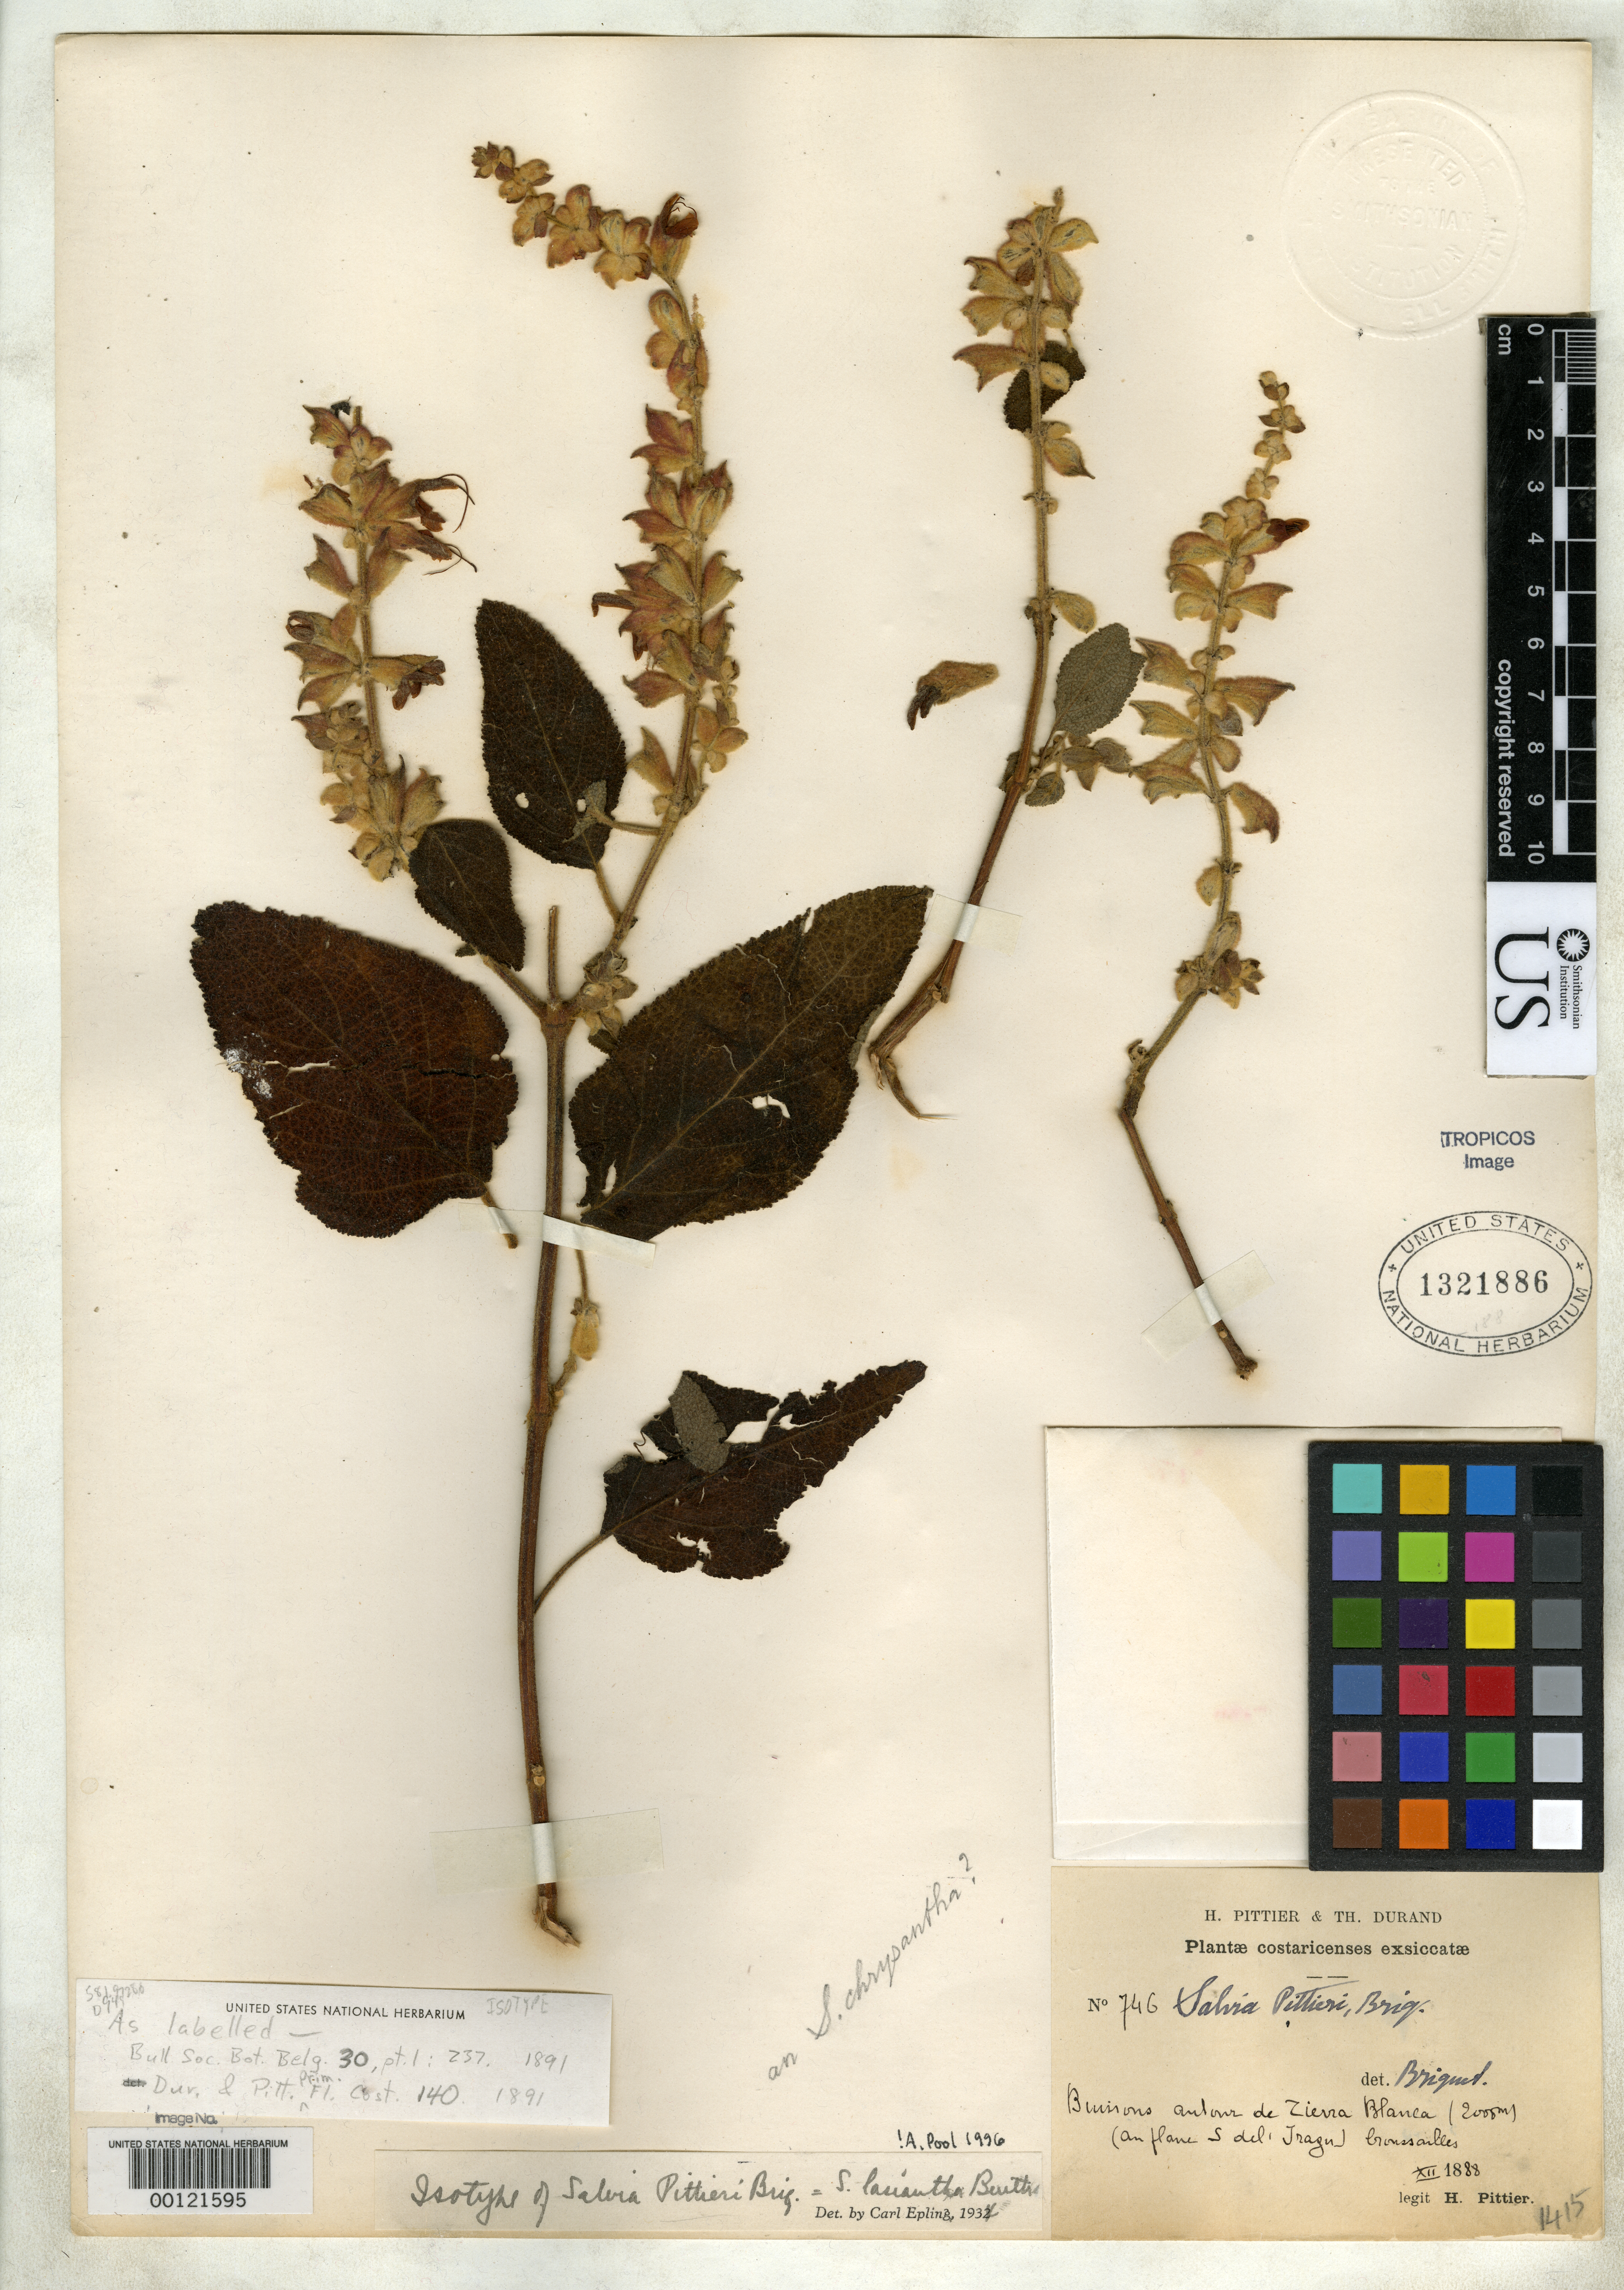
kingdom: Plantae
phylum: Tracheophyta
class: Magnoliopsida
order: Lamiales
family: Lamiaceae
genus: Salvia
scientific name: Salvia pittieri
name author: Briq.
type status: Isotype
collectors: H. F. Pittier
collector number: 746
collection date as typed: Nov 1888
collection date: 1888-11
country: Costa Rica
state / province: Cartago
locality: Arbor de Tierra Blanca, an plane S de l'Irazu.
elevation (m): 2000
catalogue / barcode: US 1321886